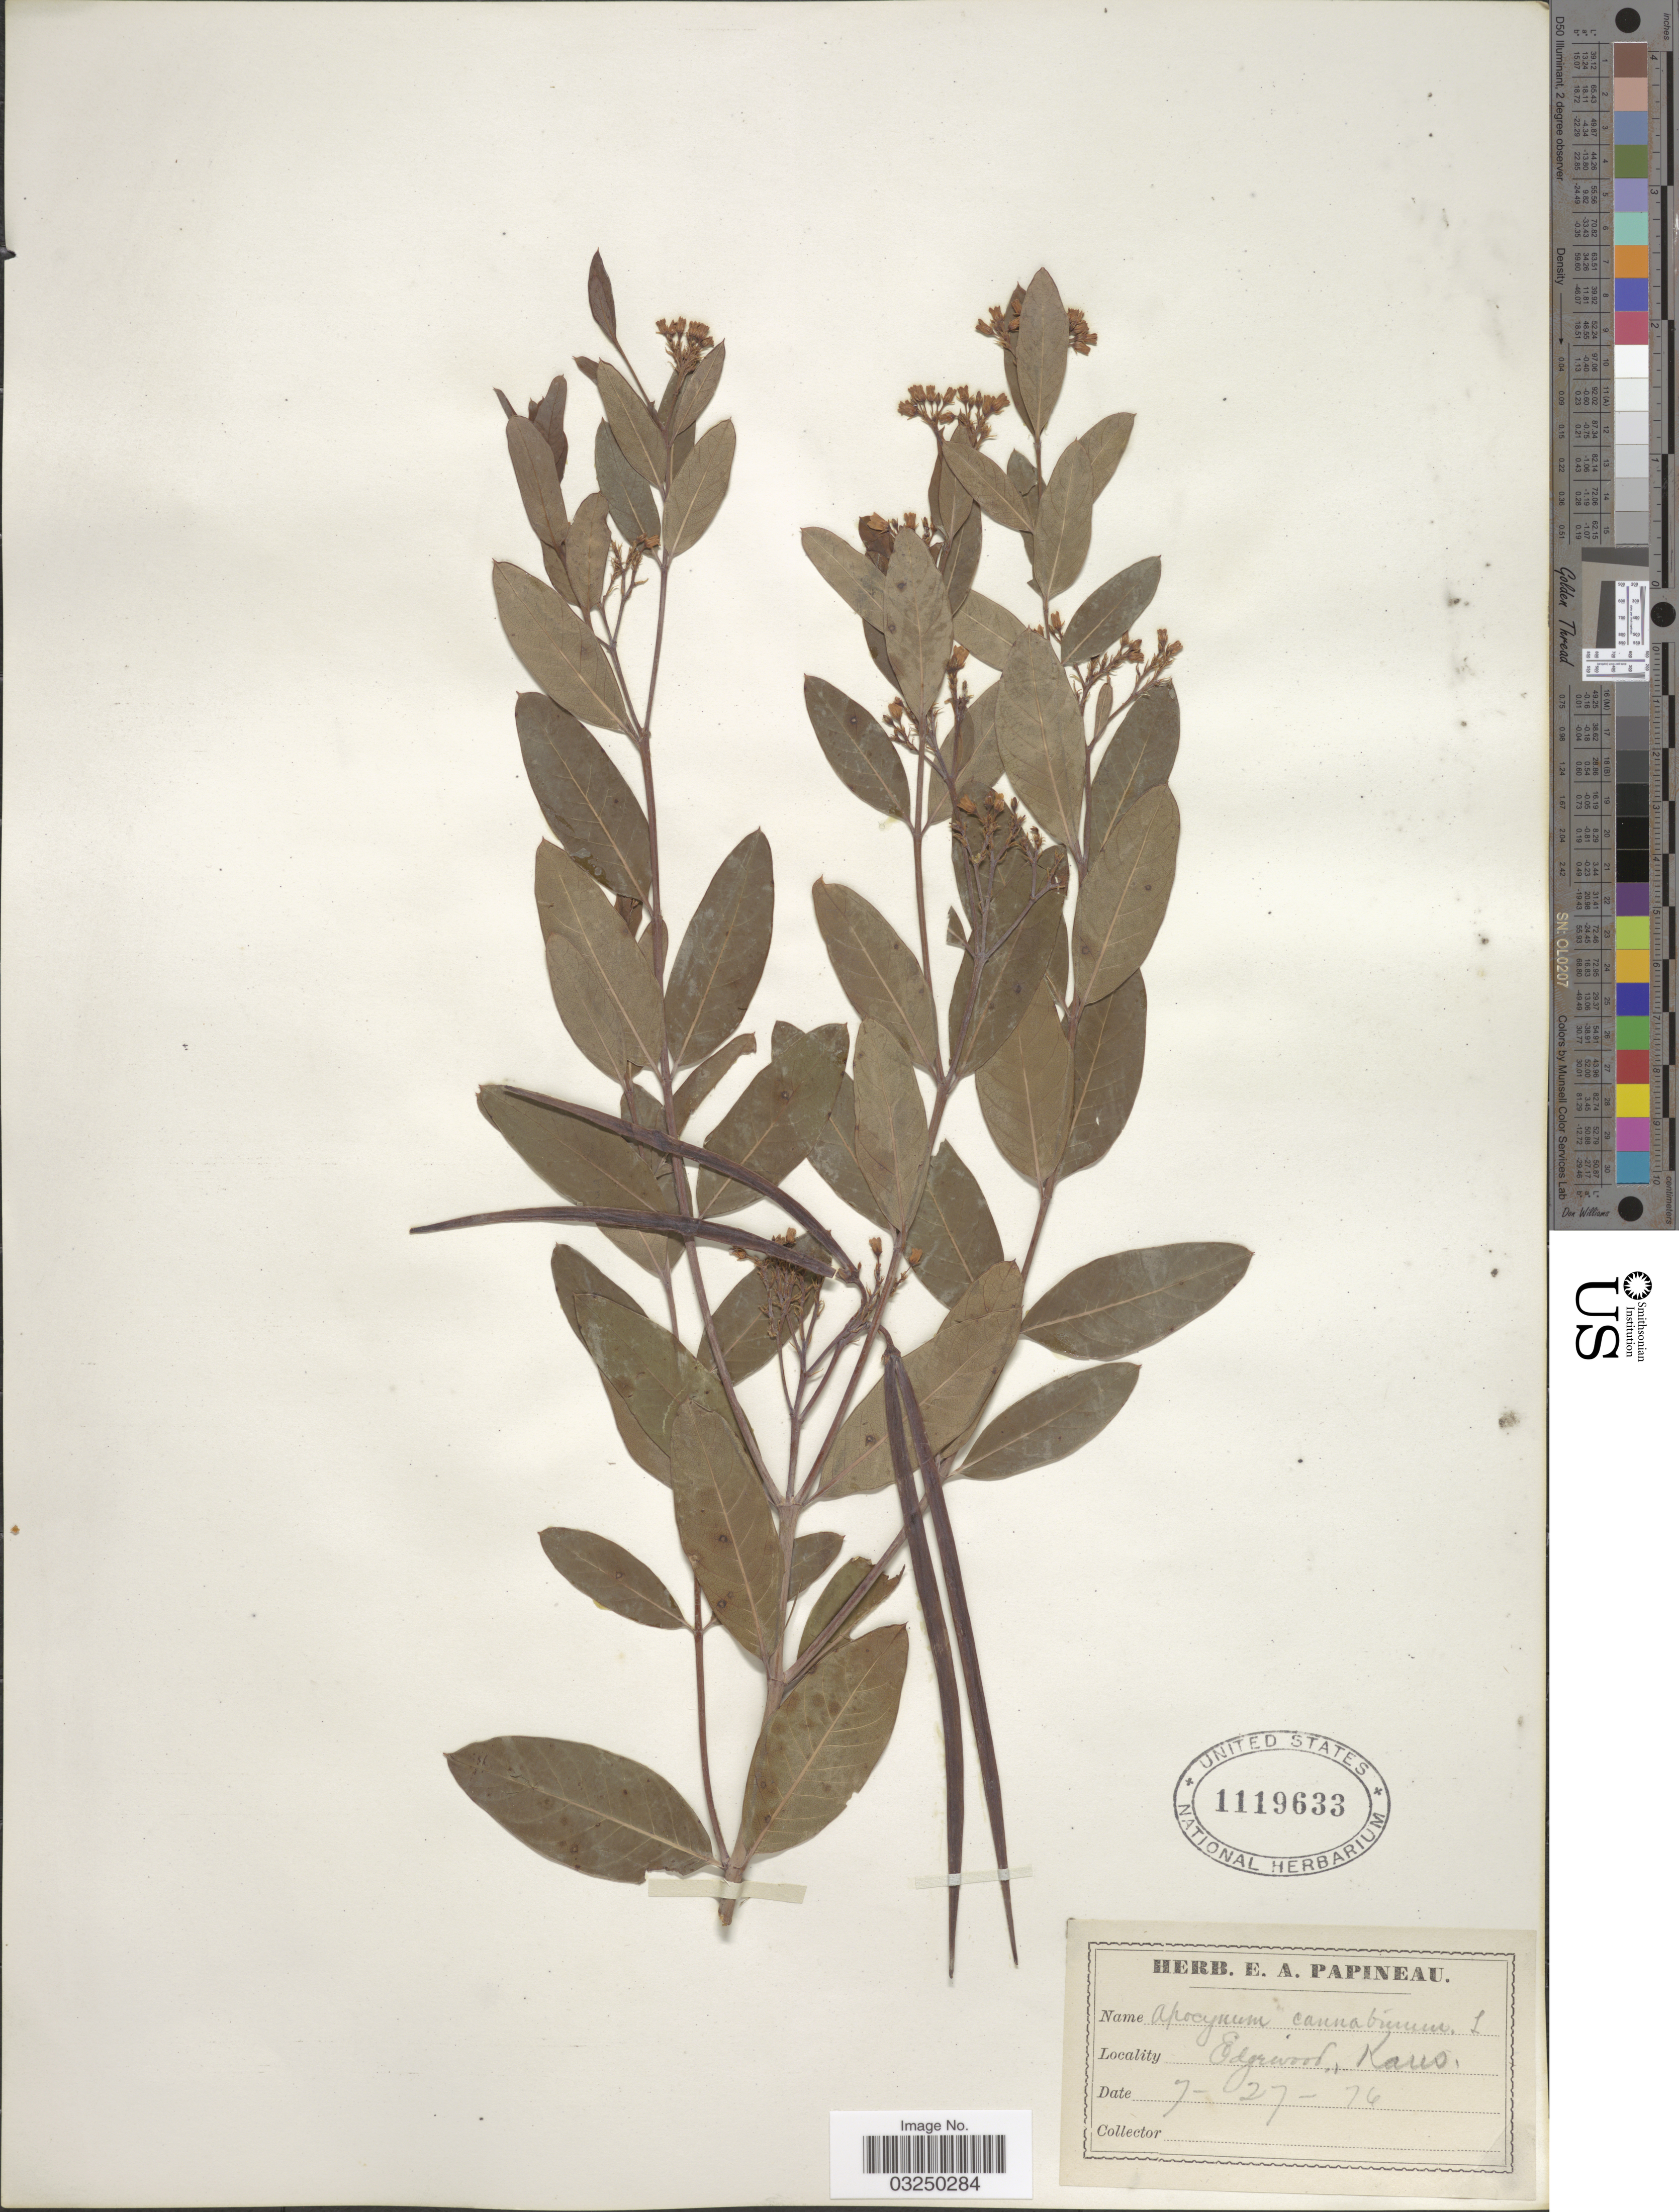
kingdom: Plantae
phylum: Tracheophyta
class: Magnoliopsida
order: Gentianales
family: Apocynaceae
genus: Apocynum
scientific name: Apocynum sp.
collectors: Ex herb. E. A. Papineau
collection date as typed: Transcribed d/m/y: 27/7/76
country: United States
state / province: Kansas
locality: Edgewood.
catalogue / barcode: US 1119633